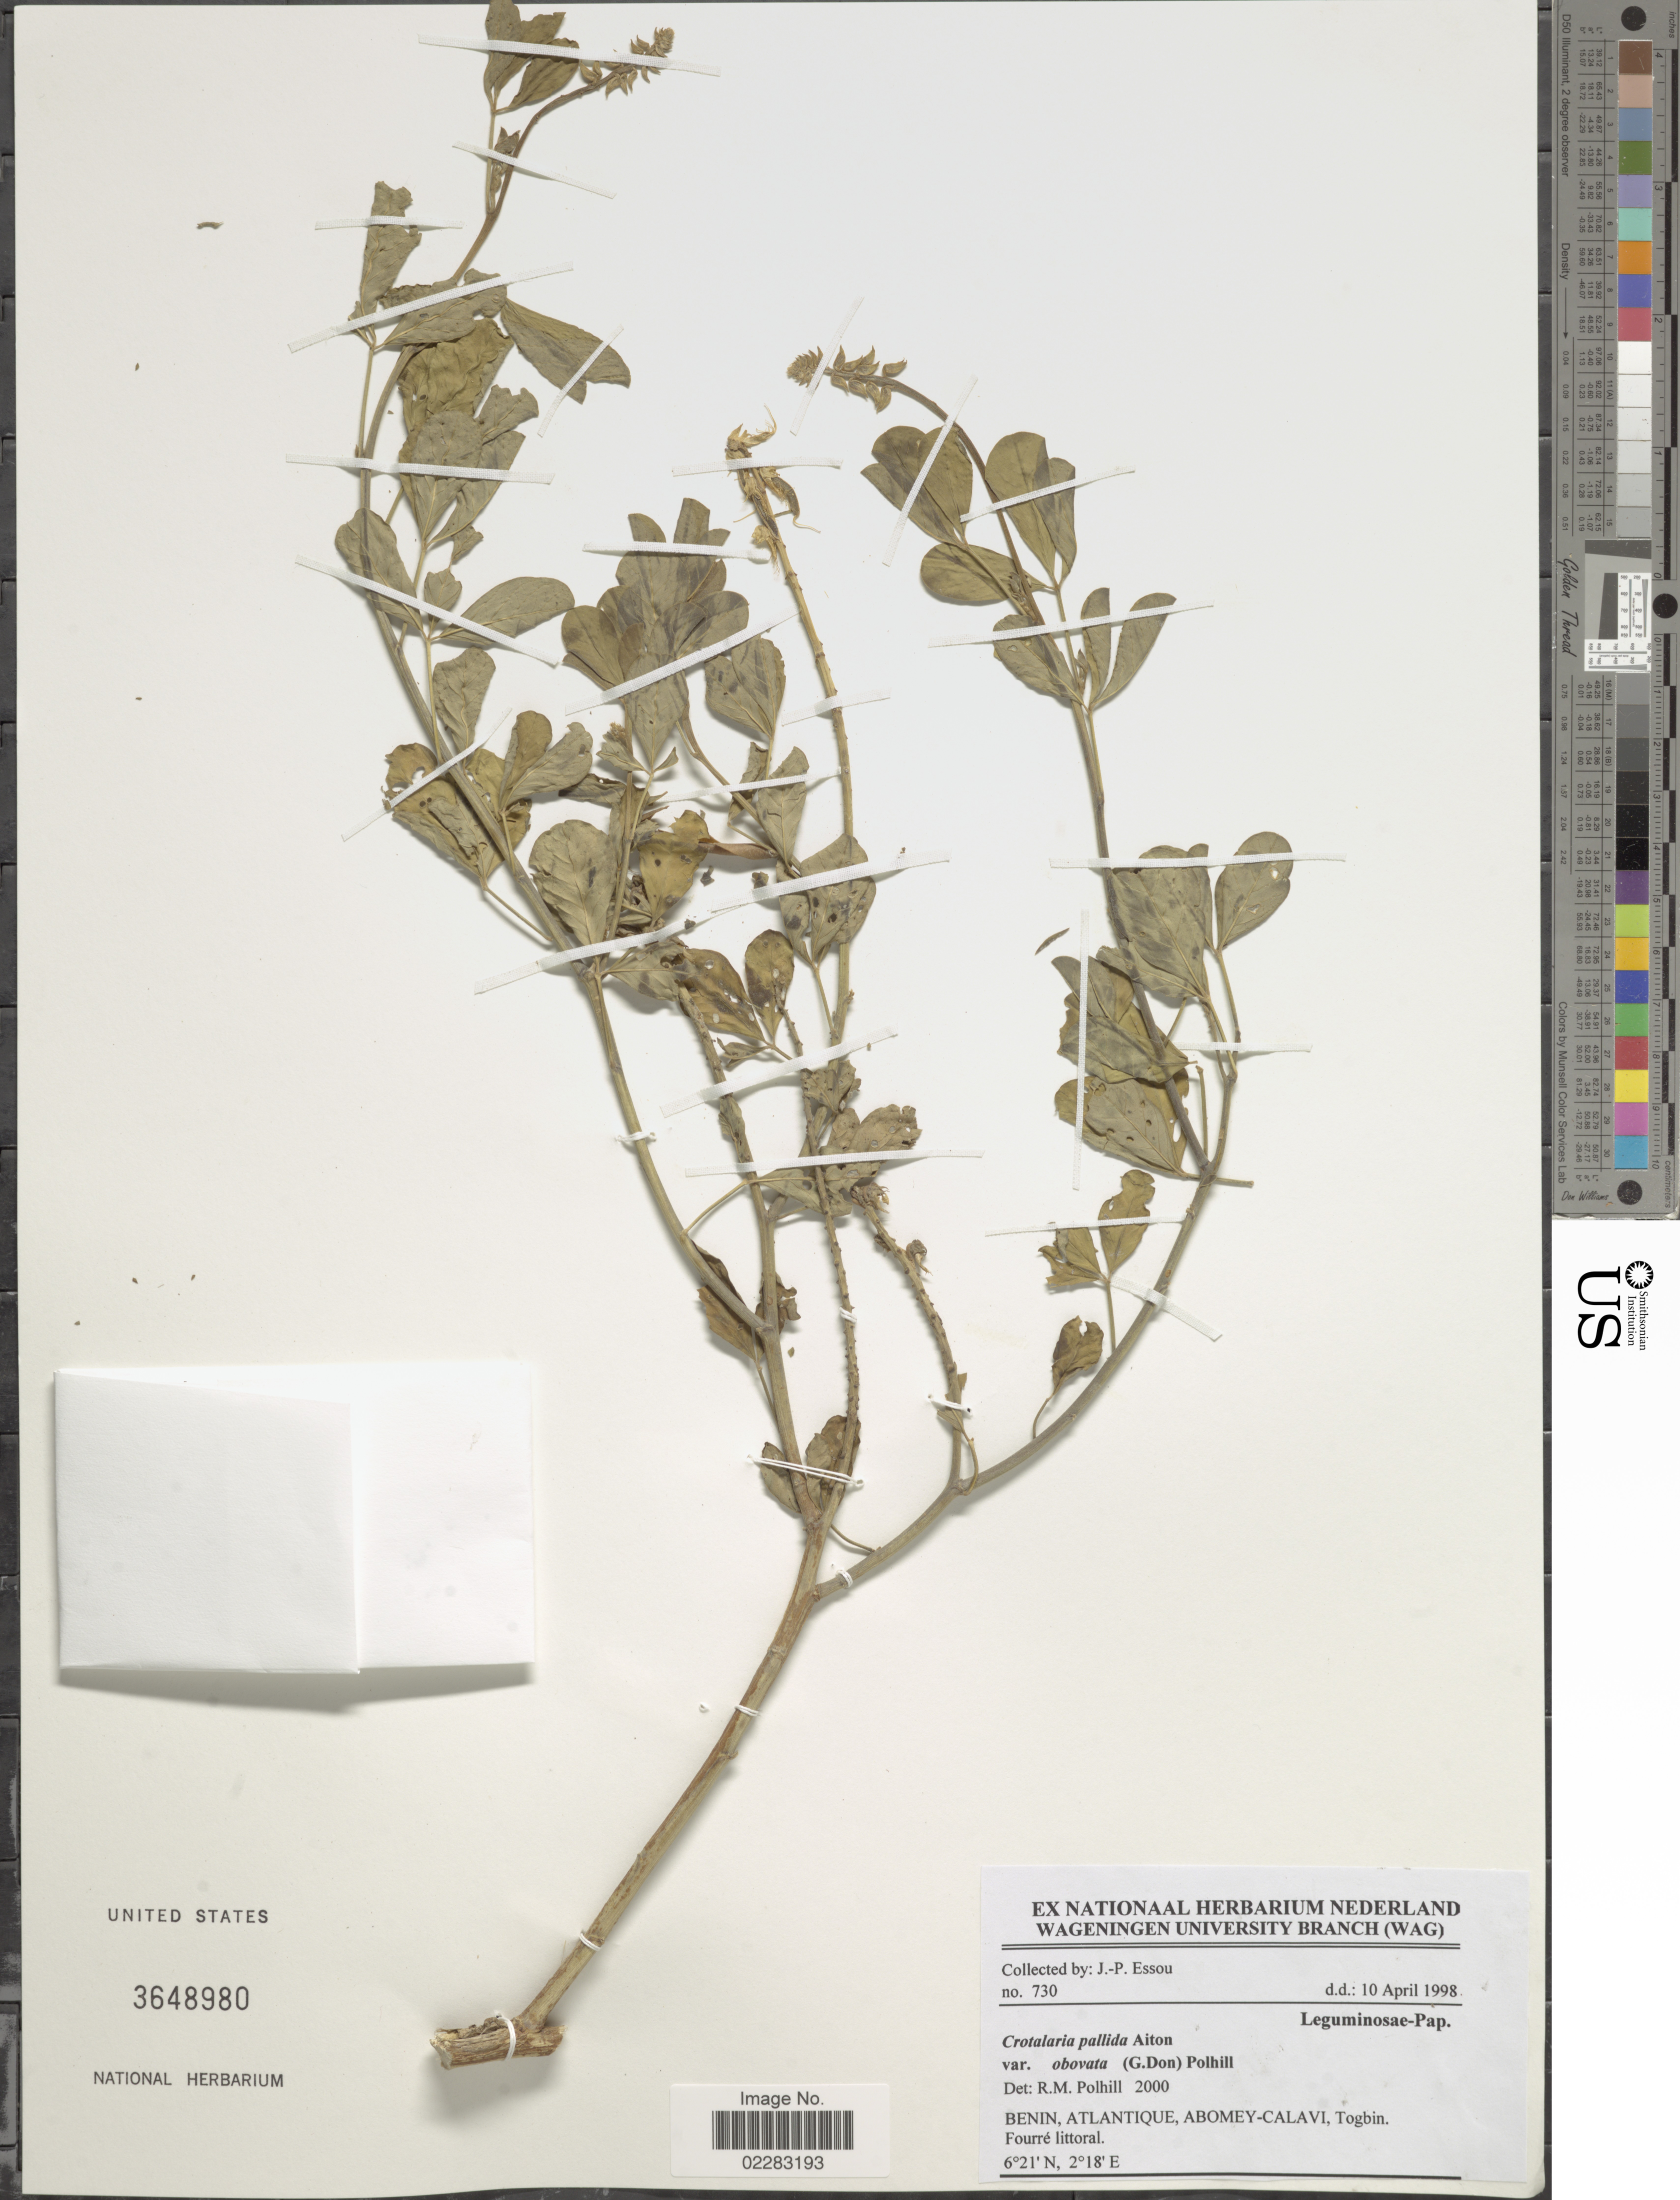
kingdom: Plantae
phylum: Tracheophyta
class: Magnoliopsida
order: Fabales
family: Fabaceae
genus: Crotalaria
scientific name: Crotalaria pallida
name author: Aiton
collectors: J. Essou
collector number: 730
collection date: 1998-04-10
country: Benin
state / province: Atlantique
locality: Abomey-Calavi, Togbin.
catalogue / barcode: US 3648980